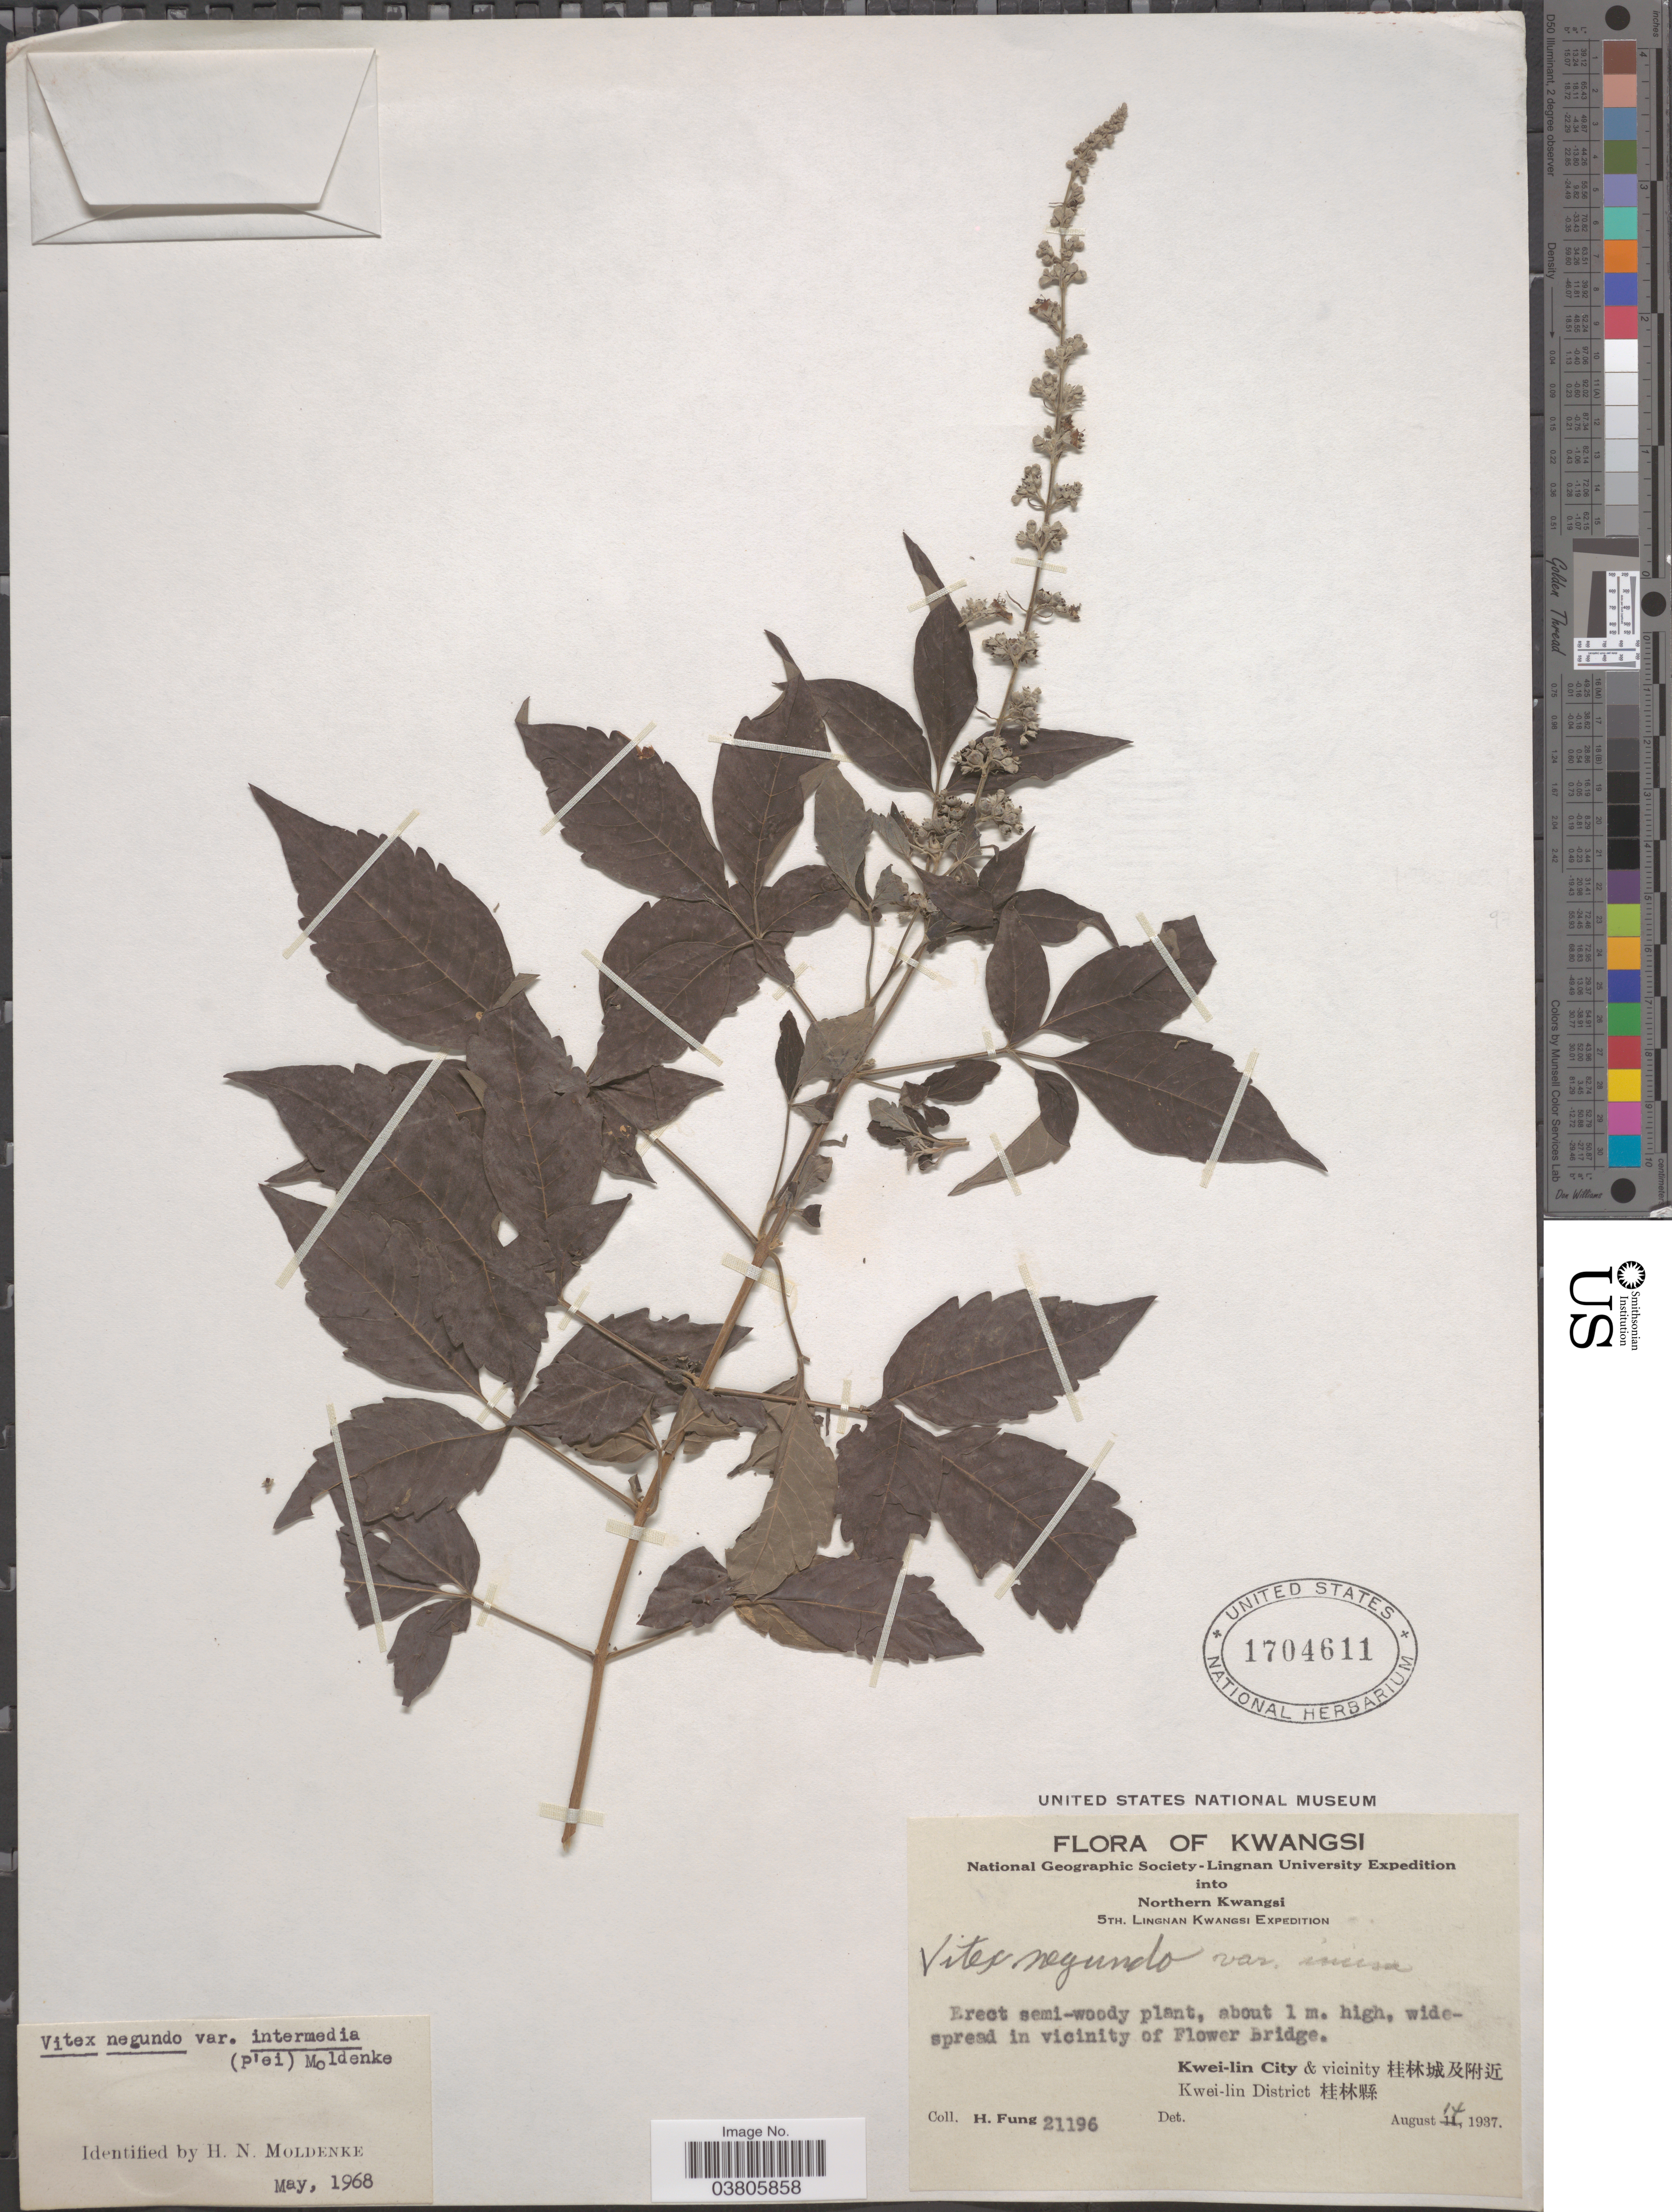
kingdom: Plantae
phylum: Tracheophyta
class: Magnoliopsida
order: Lamiales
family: Lamiaceae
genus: Vitex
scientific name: Vitex negundo var. incisa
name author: (Lam.) C.B. Clarke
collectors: H. Fung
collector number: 21196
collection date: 1937-08-14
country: China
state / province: Guangxi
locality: Kwangsi. Northern Kwangsi. Vicinity of Flower Bridge. Kwei-lin City & vicinity X, Kwei-lin District X.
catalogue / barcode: US 1704611